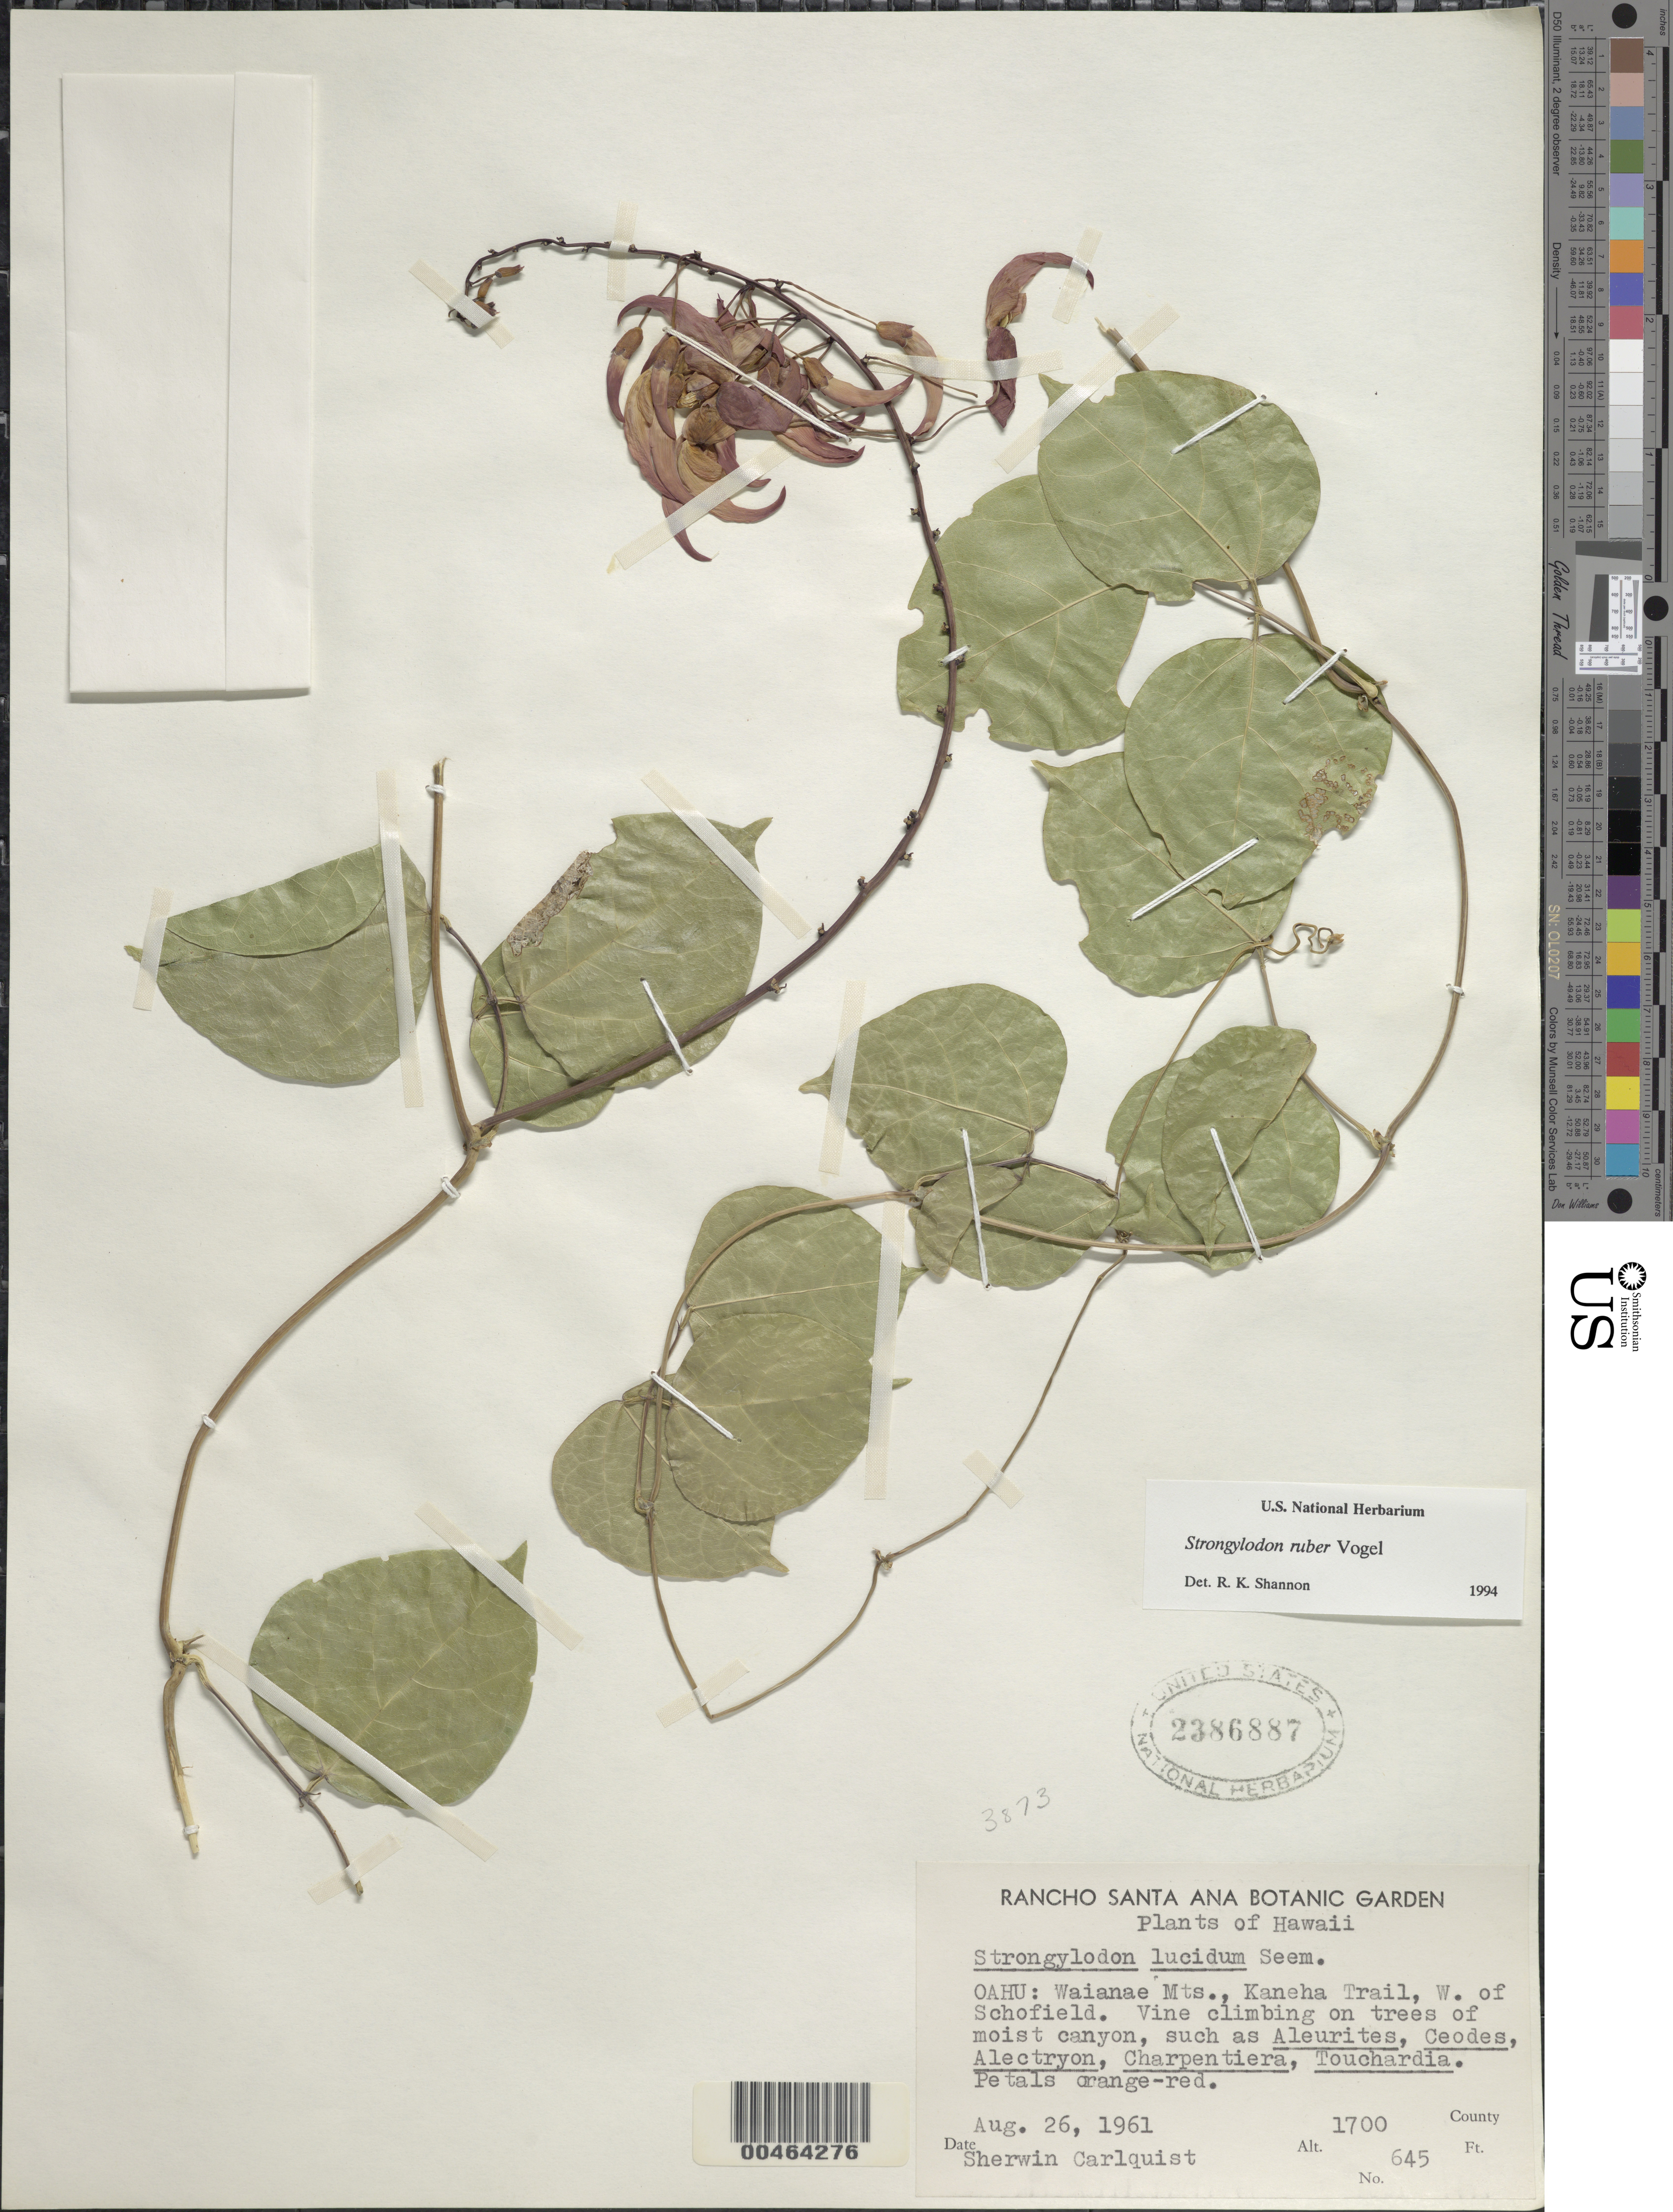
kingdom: Plantae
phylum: Tracheophyta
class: Magnoliopsida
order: Fabales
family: Fabaceae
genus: Strongylodon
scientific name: Strongylodon ruber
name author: Vogel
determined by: Shannon, R. K., (UNITED STATES)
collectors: S. Carlquist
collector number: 645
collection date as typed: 26 Aug 1961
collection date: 1961-08-26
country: United States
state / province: Hawaii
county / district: Honolulu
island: Oahu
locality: Waianae Mts., Kaneha Trail, W. of Schofield, on trees of moist canyon.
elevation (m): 518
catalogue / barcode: US 2386887